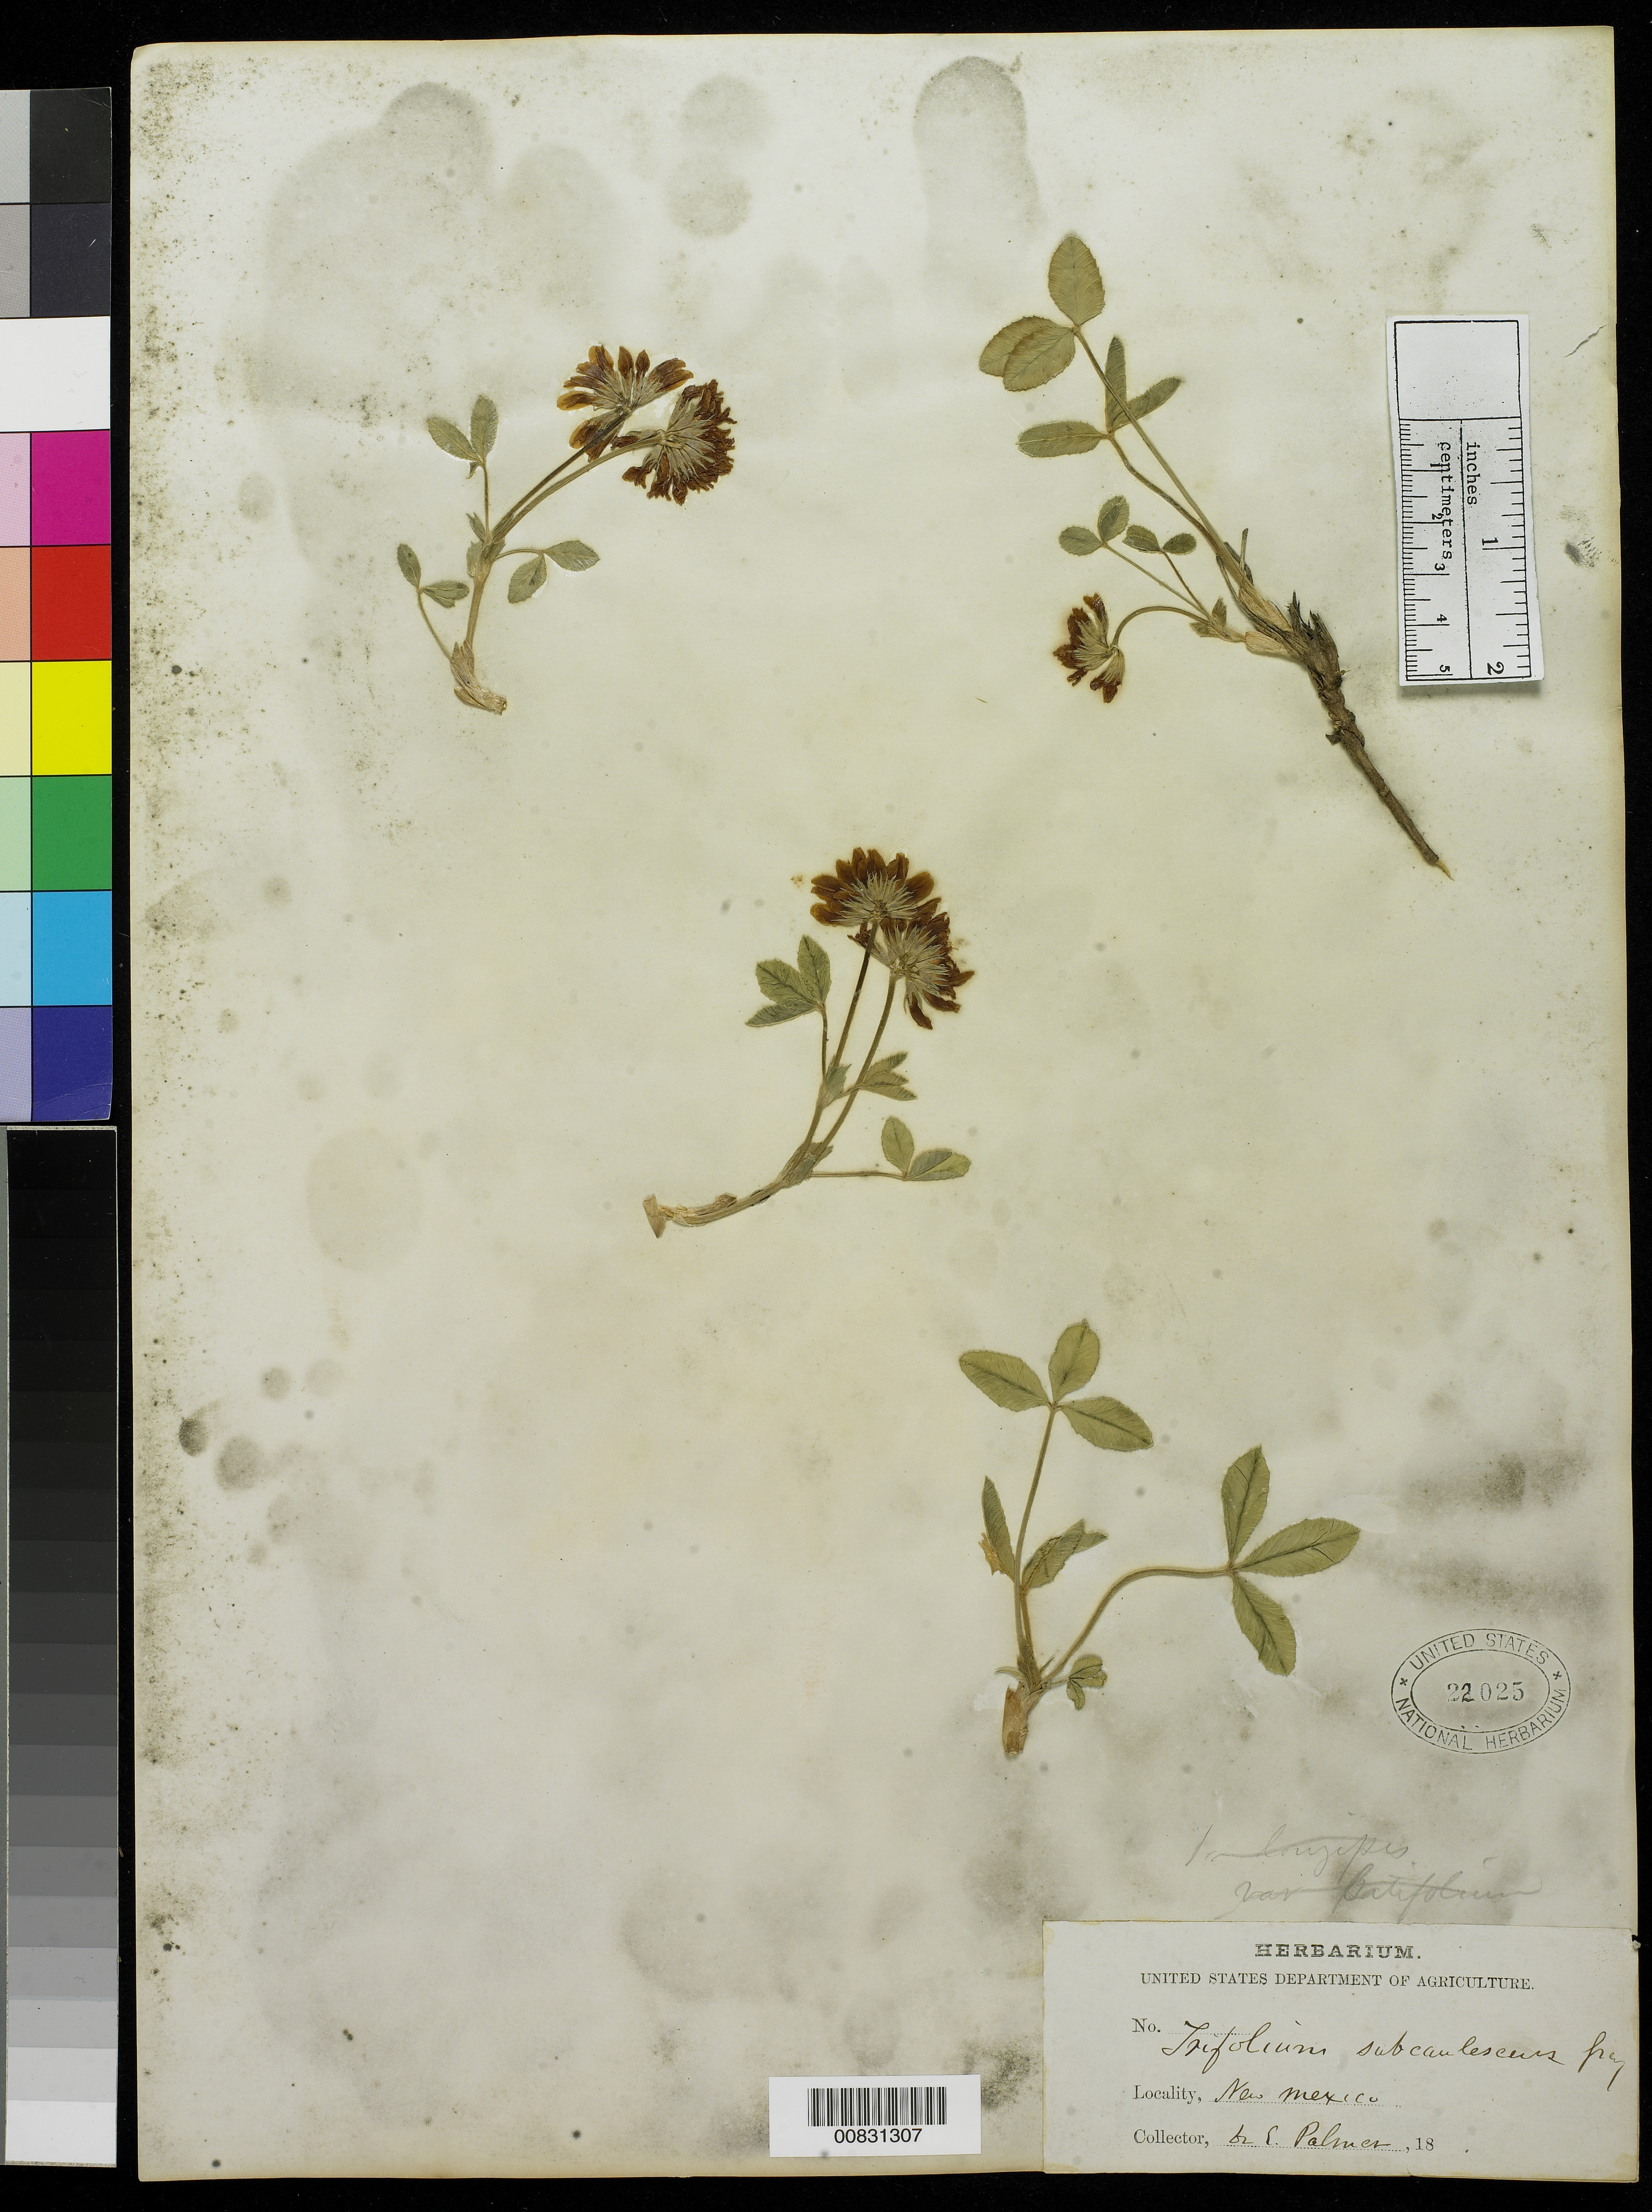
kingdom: Plantae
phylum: Tracheophyta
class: Magnoliopsida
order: Fabales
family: Fabaceae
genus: Trifolium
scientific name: Trifolium subcaulescens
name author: A. Gray in Ives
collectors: E. Palmer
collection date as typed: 18--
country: United States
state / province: New Mexico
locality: New Mexico.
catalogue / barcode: US 22025